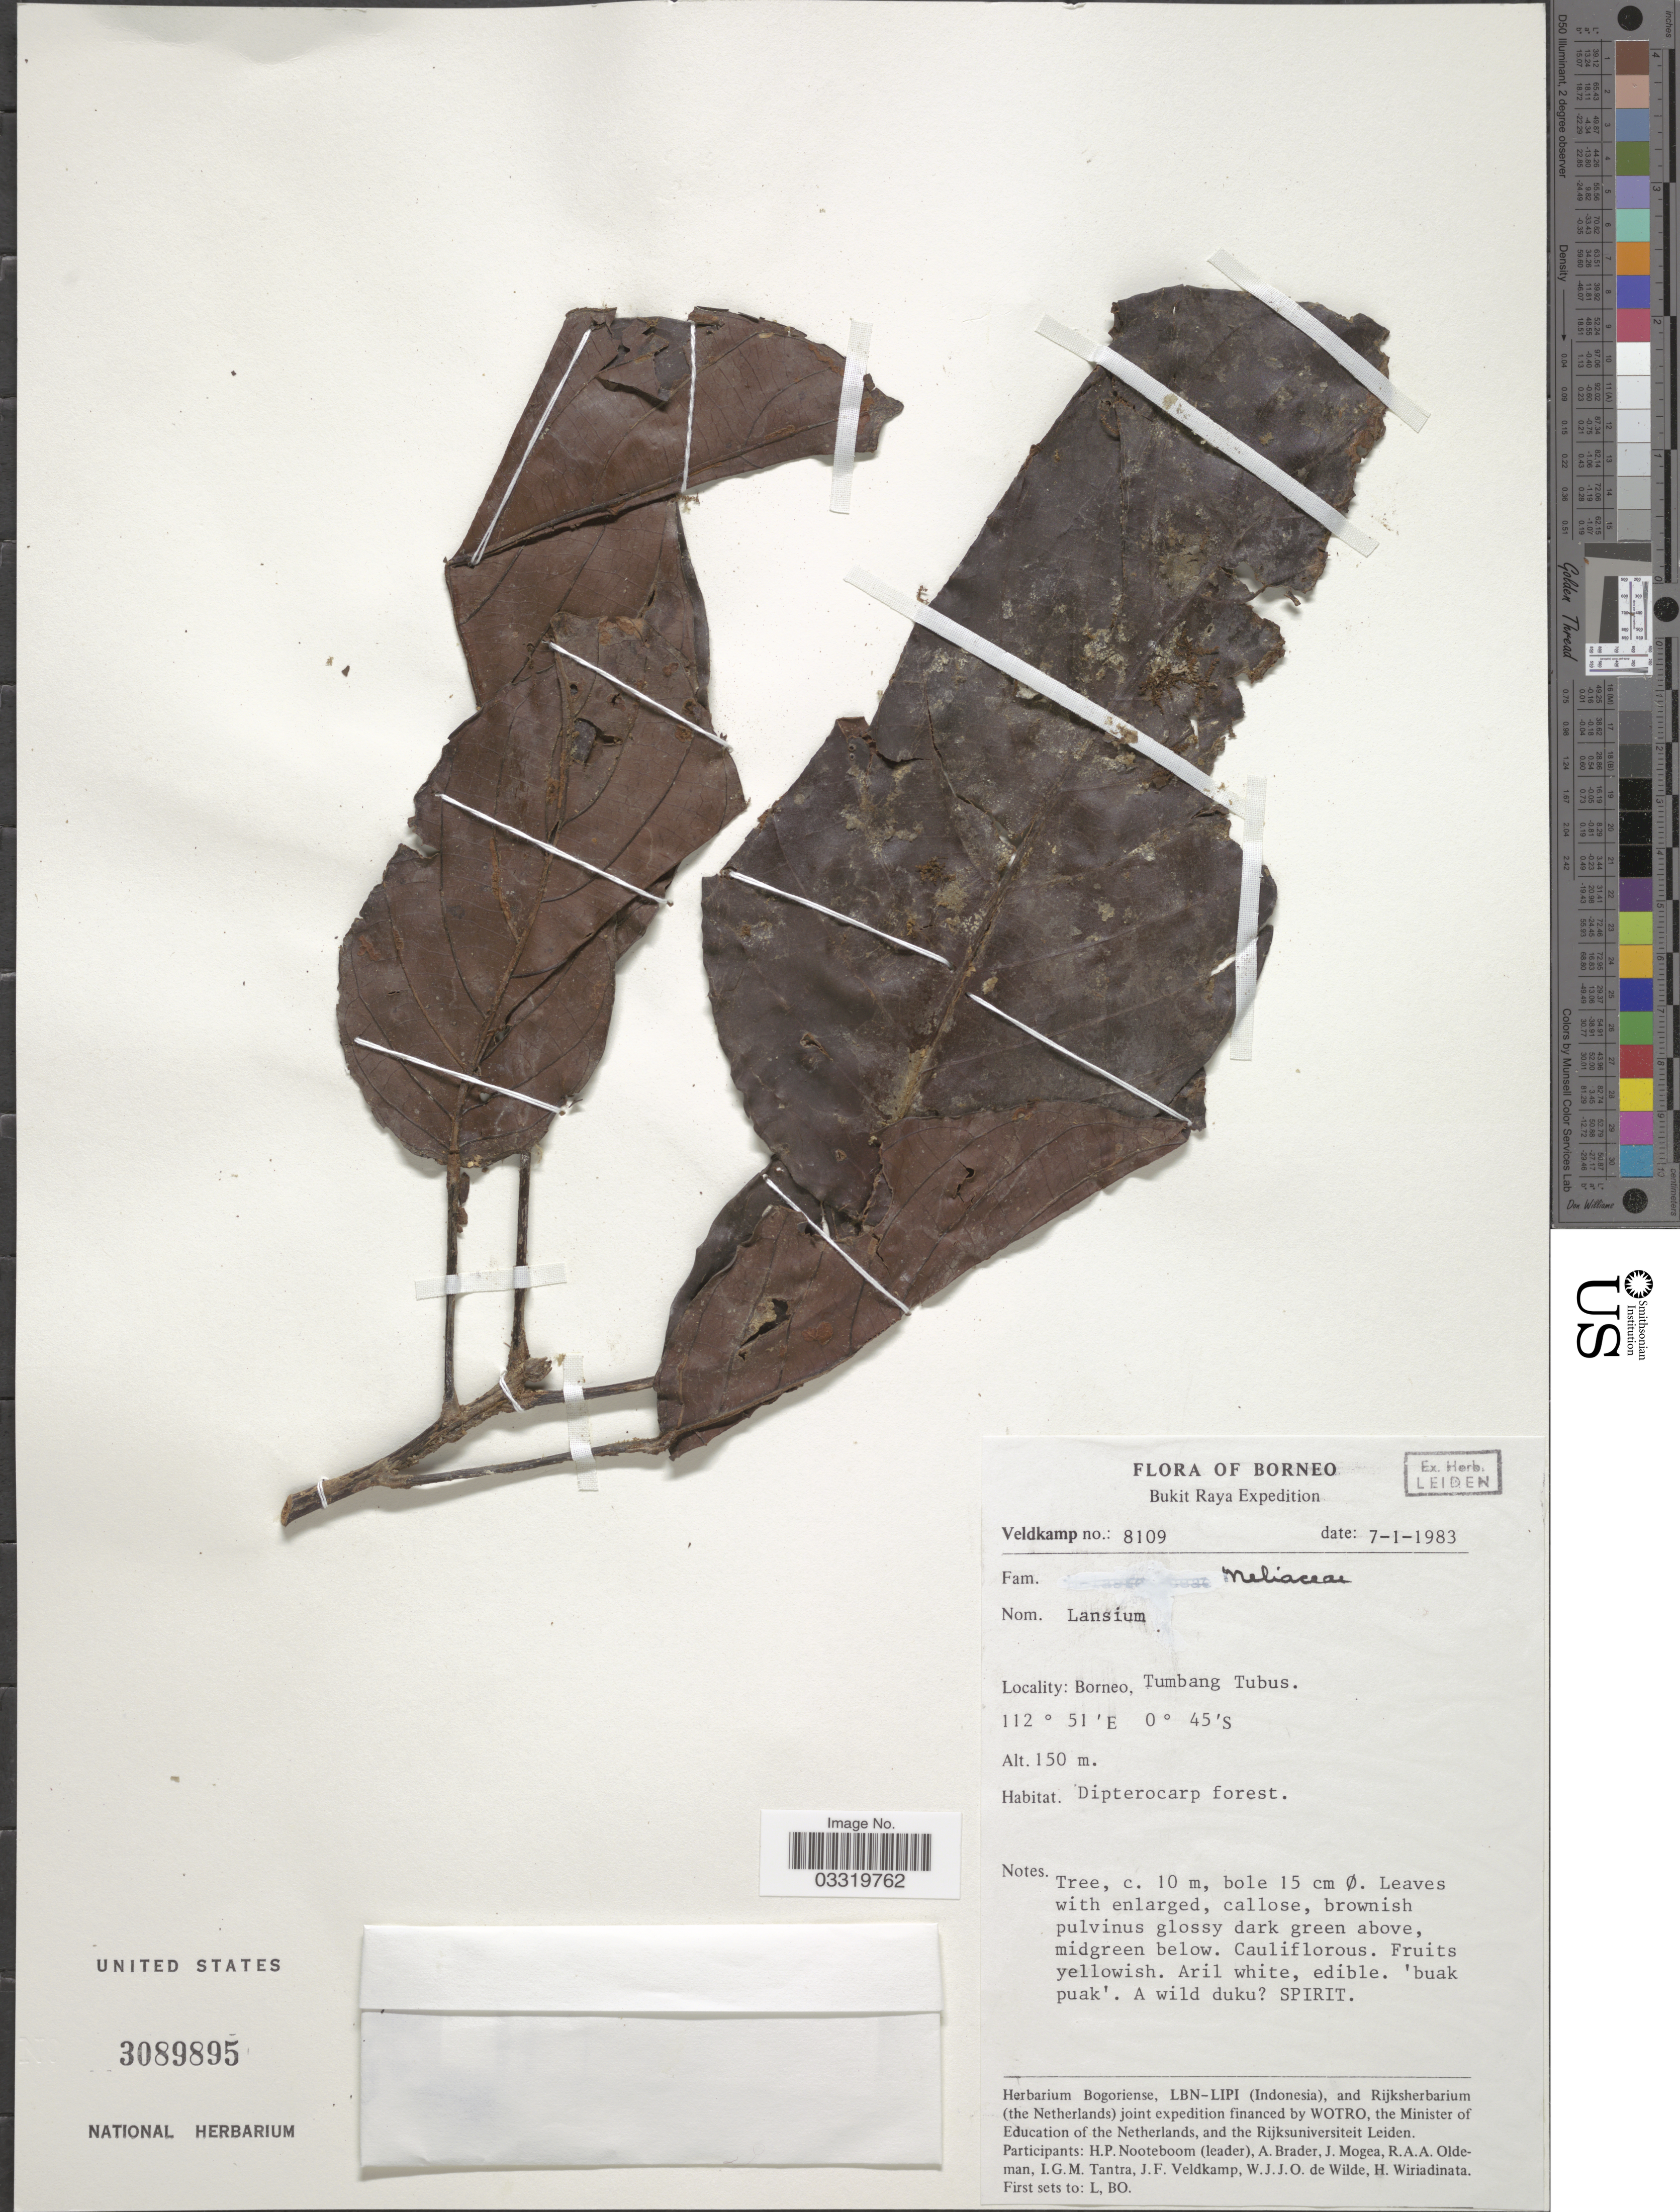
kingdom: Plantae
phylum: Tracheophyta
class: Magnoliopsida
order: Sapindales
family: Meliaceae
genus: Lansium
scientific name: Lansium sp.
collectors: J. F. Veldkamp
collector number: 8109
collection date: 1983-01-07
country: Indonesia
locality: Borneo, Bukit Raya, Borneo, Tumbang Tubus.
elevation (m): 150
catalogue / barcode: US 3089895